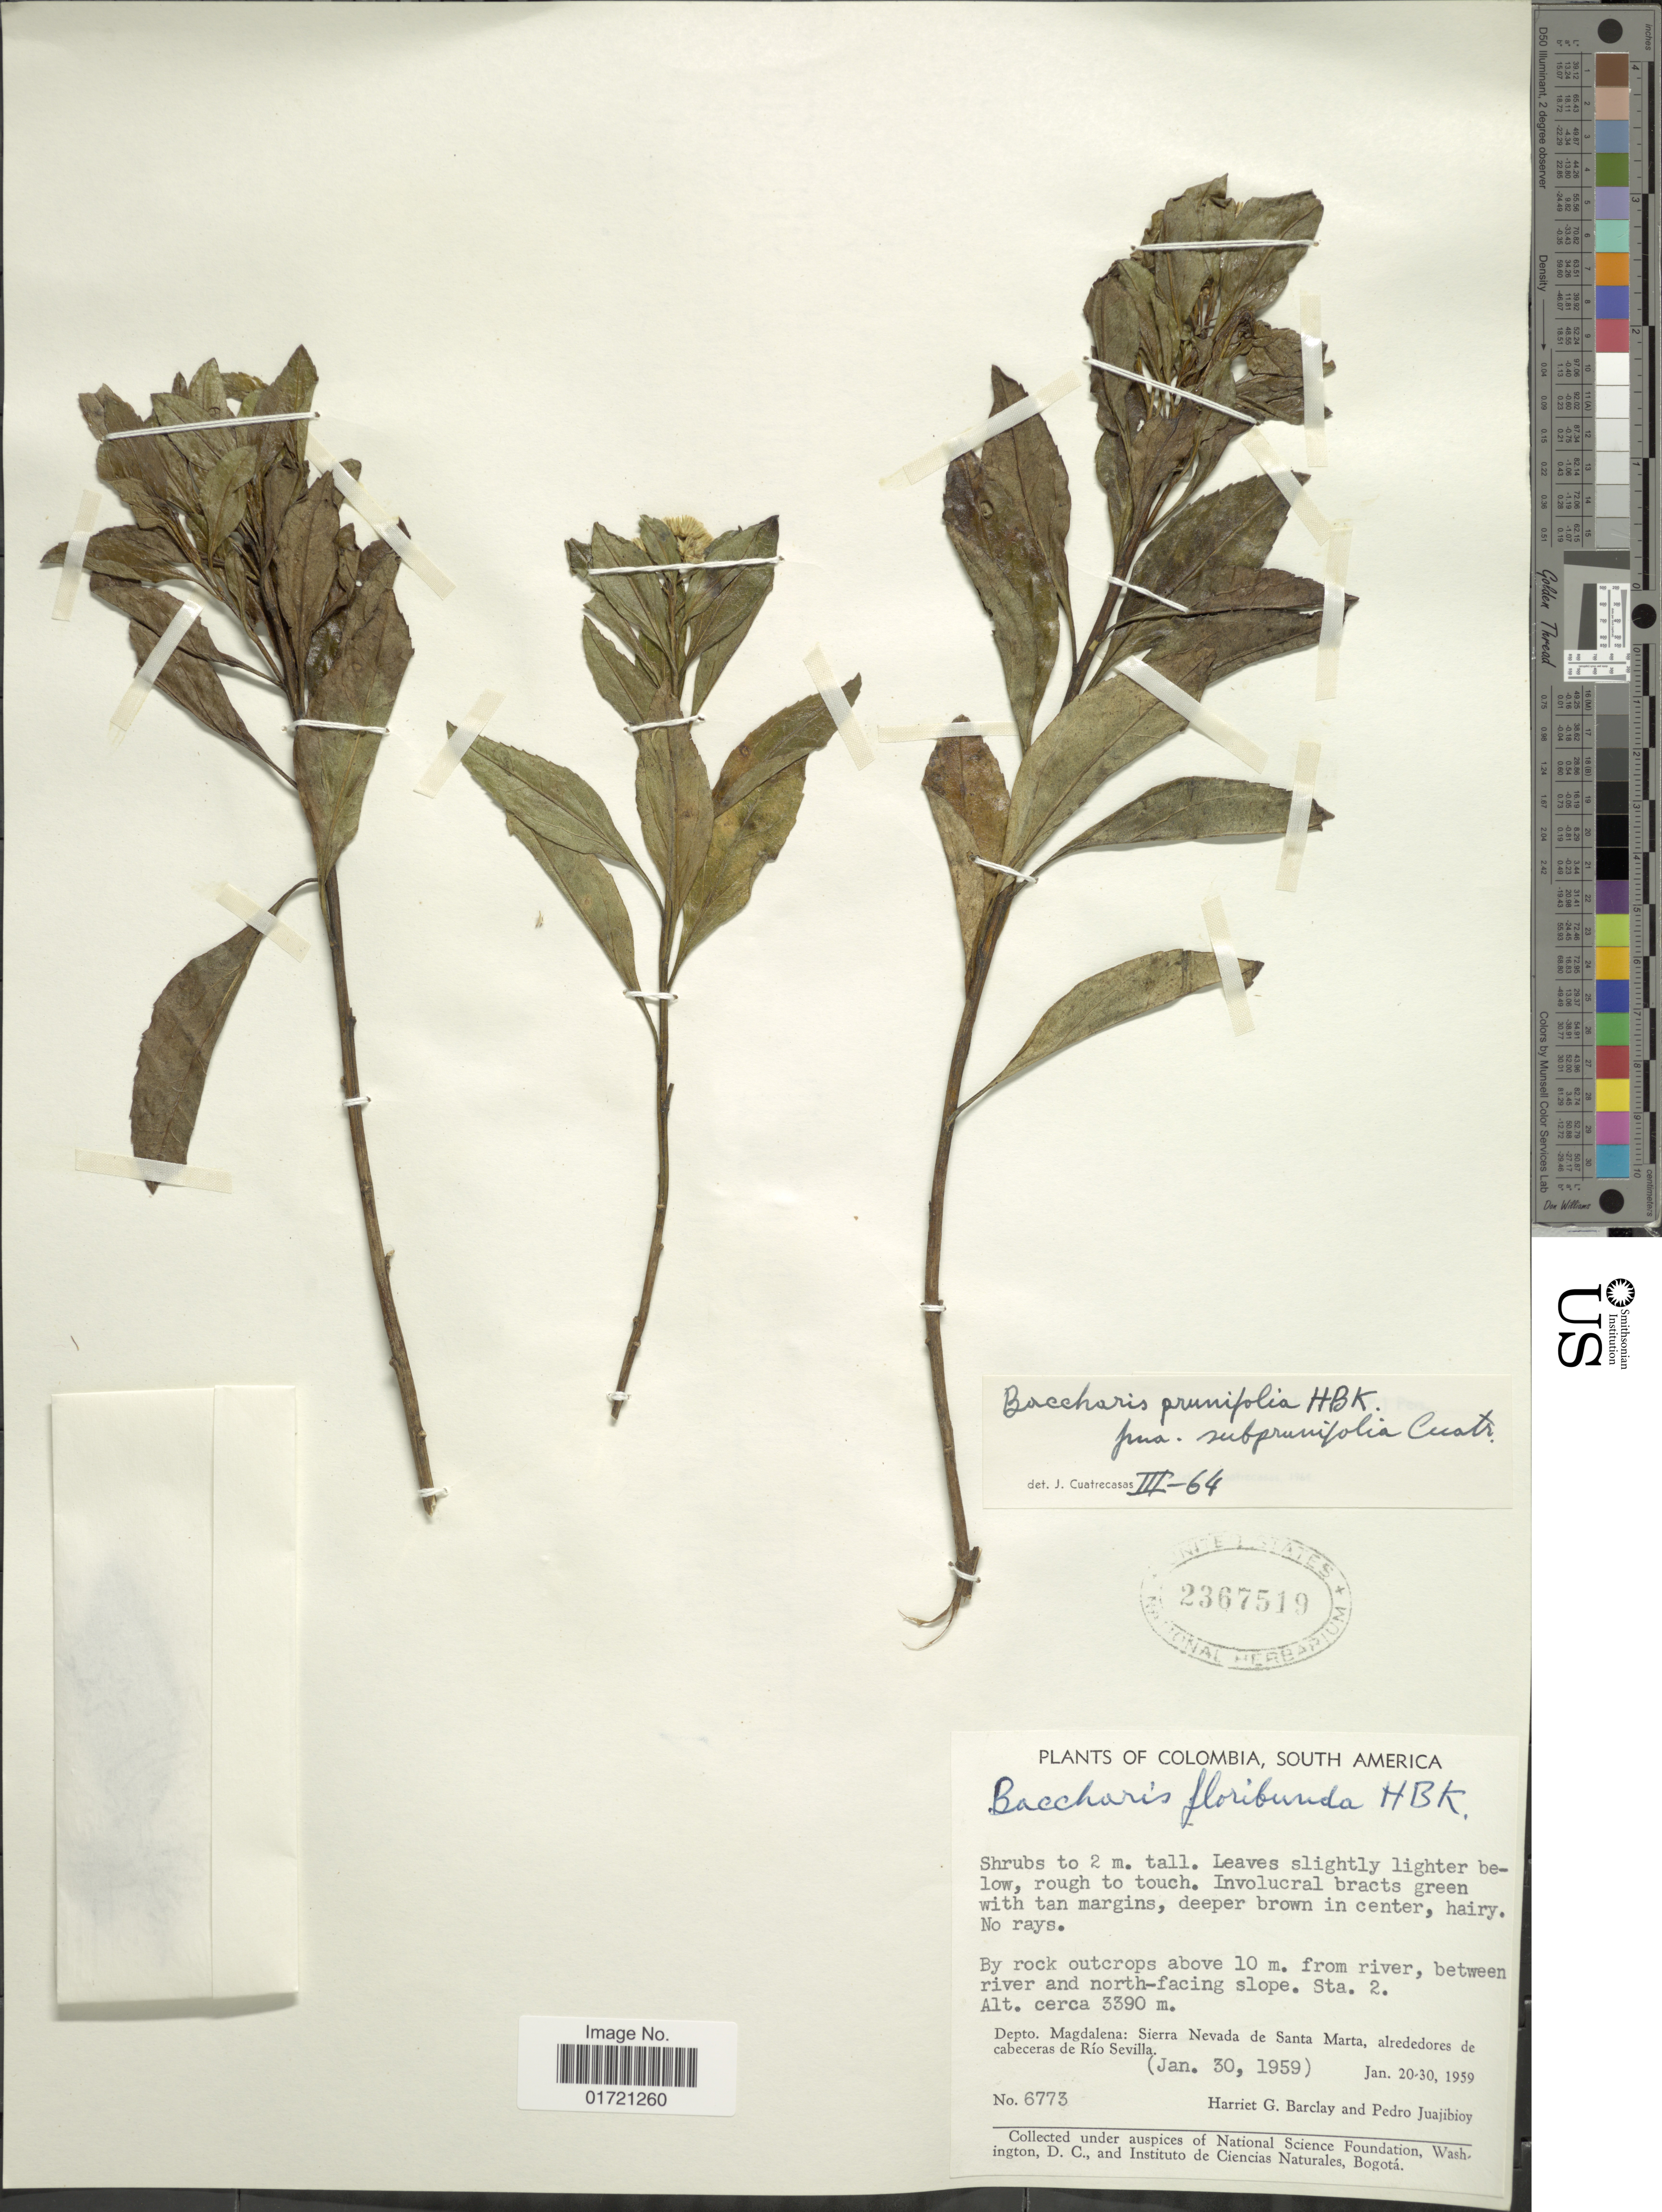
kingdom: Plantae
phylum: Tracheophyta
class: Magnoliopsida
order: Asterales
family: Asteraceae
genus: Baccharis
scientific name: Baccharis prunifolia var. subprunifolia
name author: Cuatrec.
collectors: H. G. Barclay & P. Juajibioy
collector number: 6773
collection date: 1959-01-30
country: Colombia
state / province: Magdalena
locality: By rock outcrops above 10 m. from river, between river and north-facing slope. Sta. 2. Depto. Magdalena: Sierra Nevada de Santa Marta, alrededores de cabeceras de Río Sevilla.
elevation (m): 3390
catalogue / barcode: US 2367519